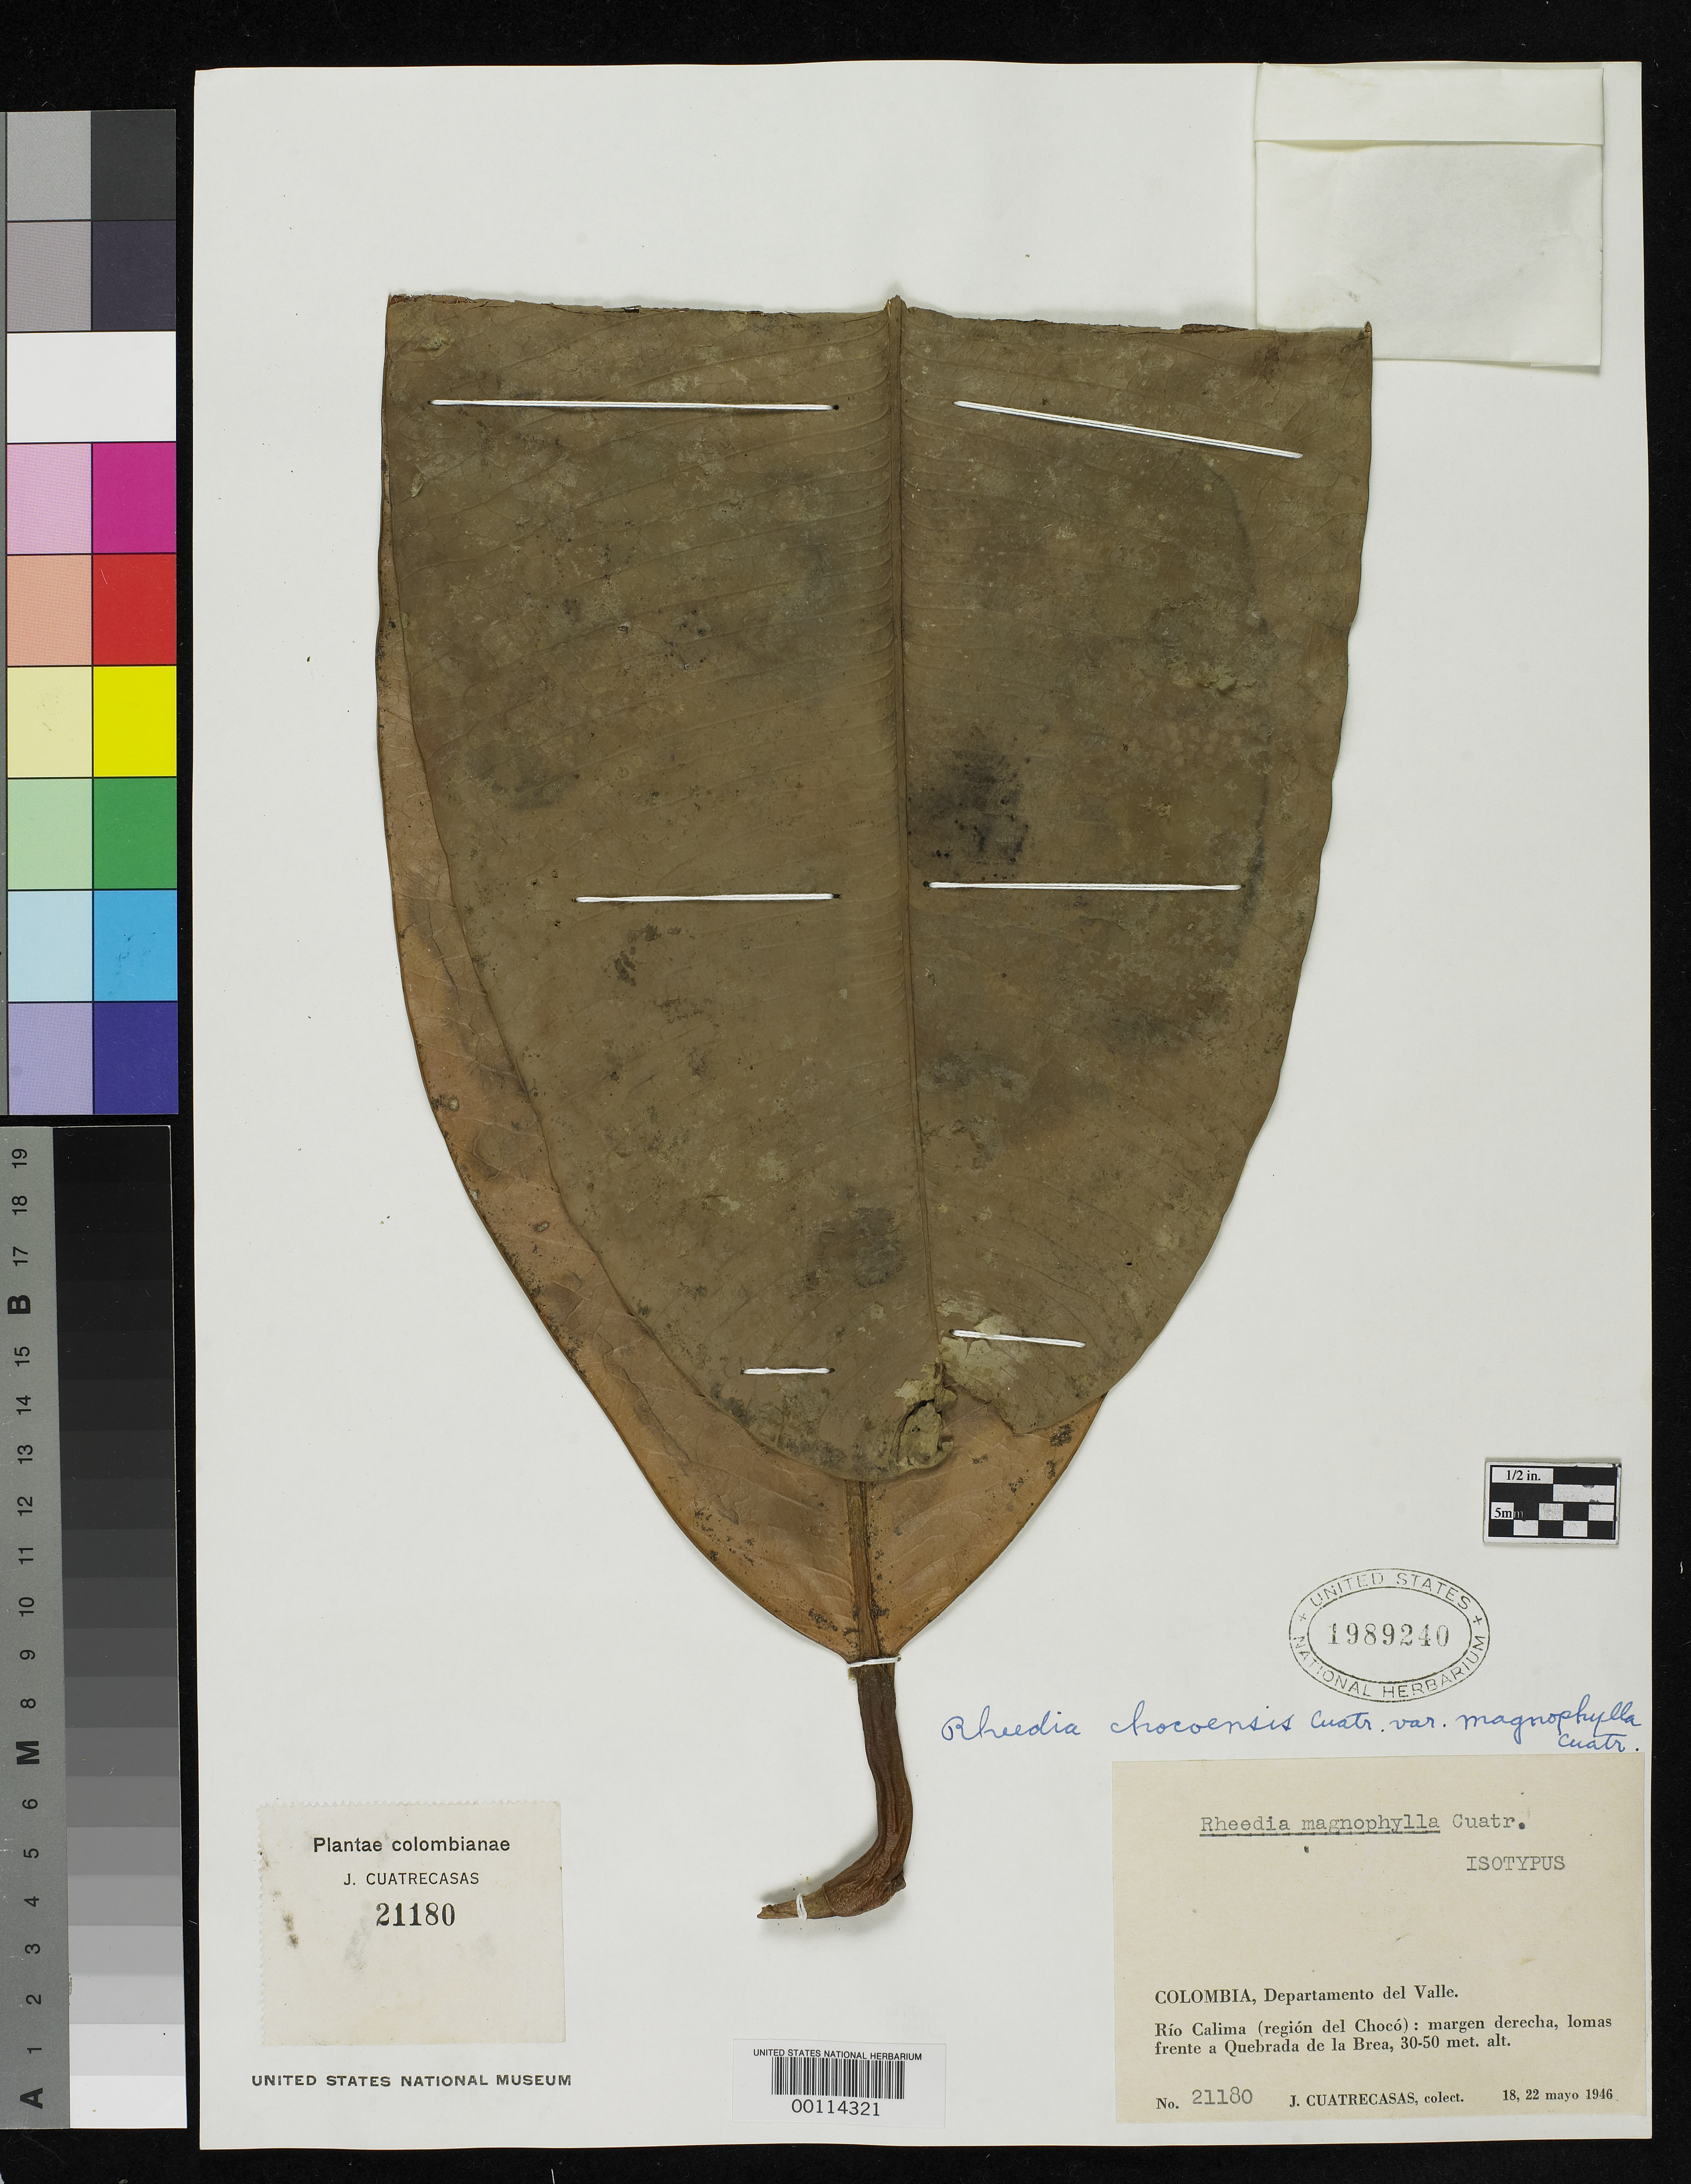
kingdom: Plantae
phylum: Tracheophyta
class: Magnoliopsida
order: Malpighiales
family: Clusiaceae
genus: Rheedia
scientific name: Rheedia chocoensis var. magnophylla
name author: Cuatrec.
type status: Isotype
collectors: J. Cuatrecasas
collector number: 21180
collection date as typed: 18 May 1926 to 22 May 1926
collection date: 1926-05-18/1926-05-22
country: Colombia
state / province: Valle del Cauca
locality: Rio Calima, region del Choch, Margen Derecha, Lomas Frente a Quebrada de La Brea.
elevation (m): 30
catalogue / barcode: US 1989240